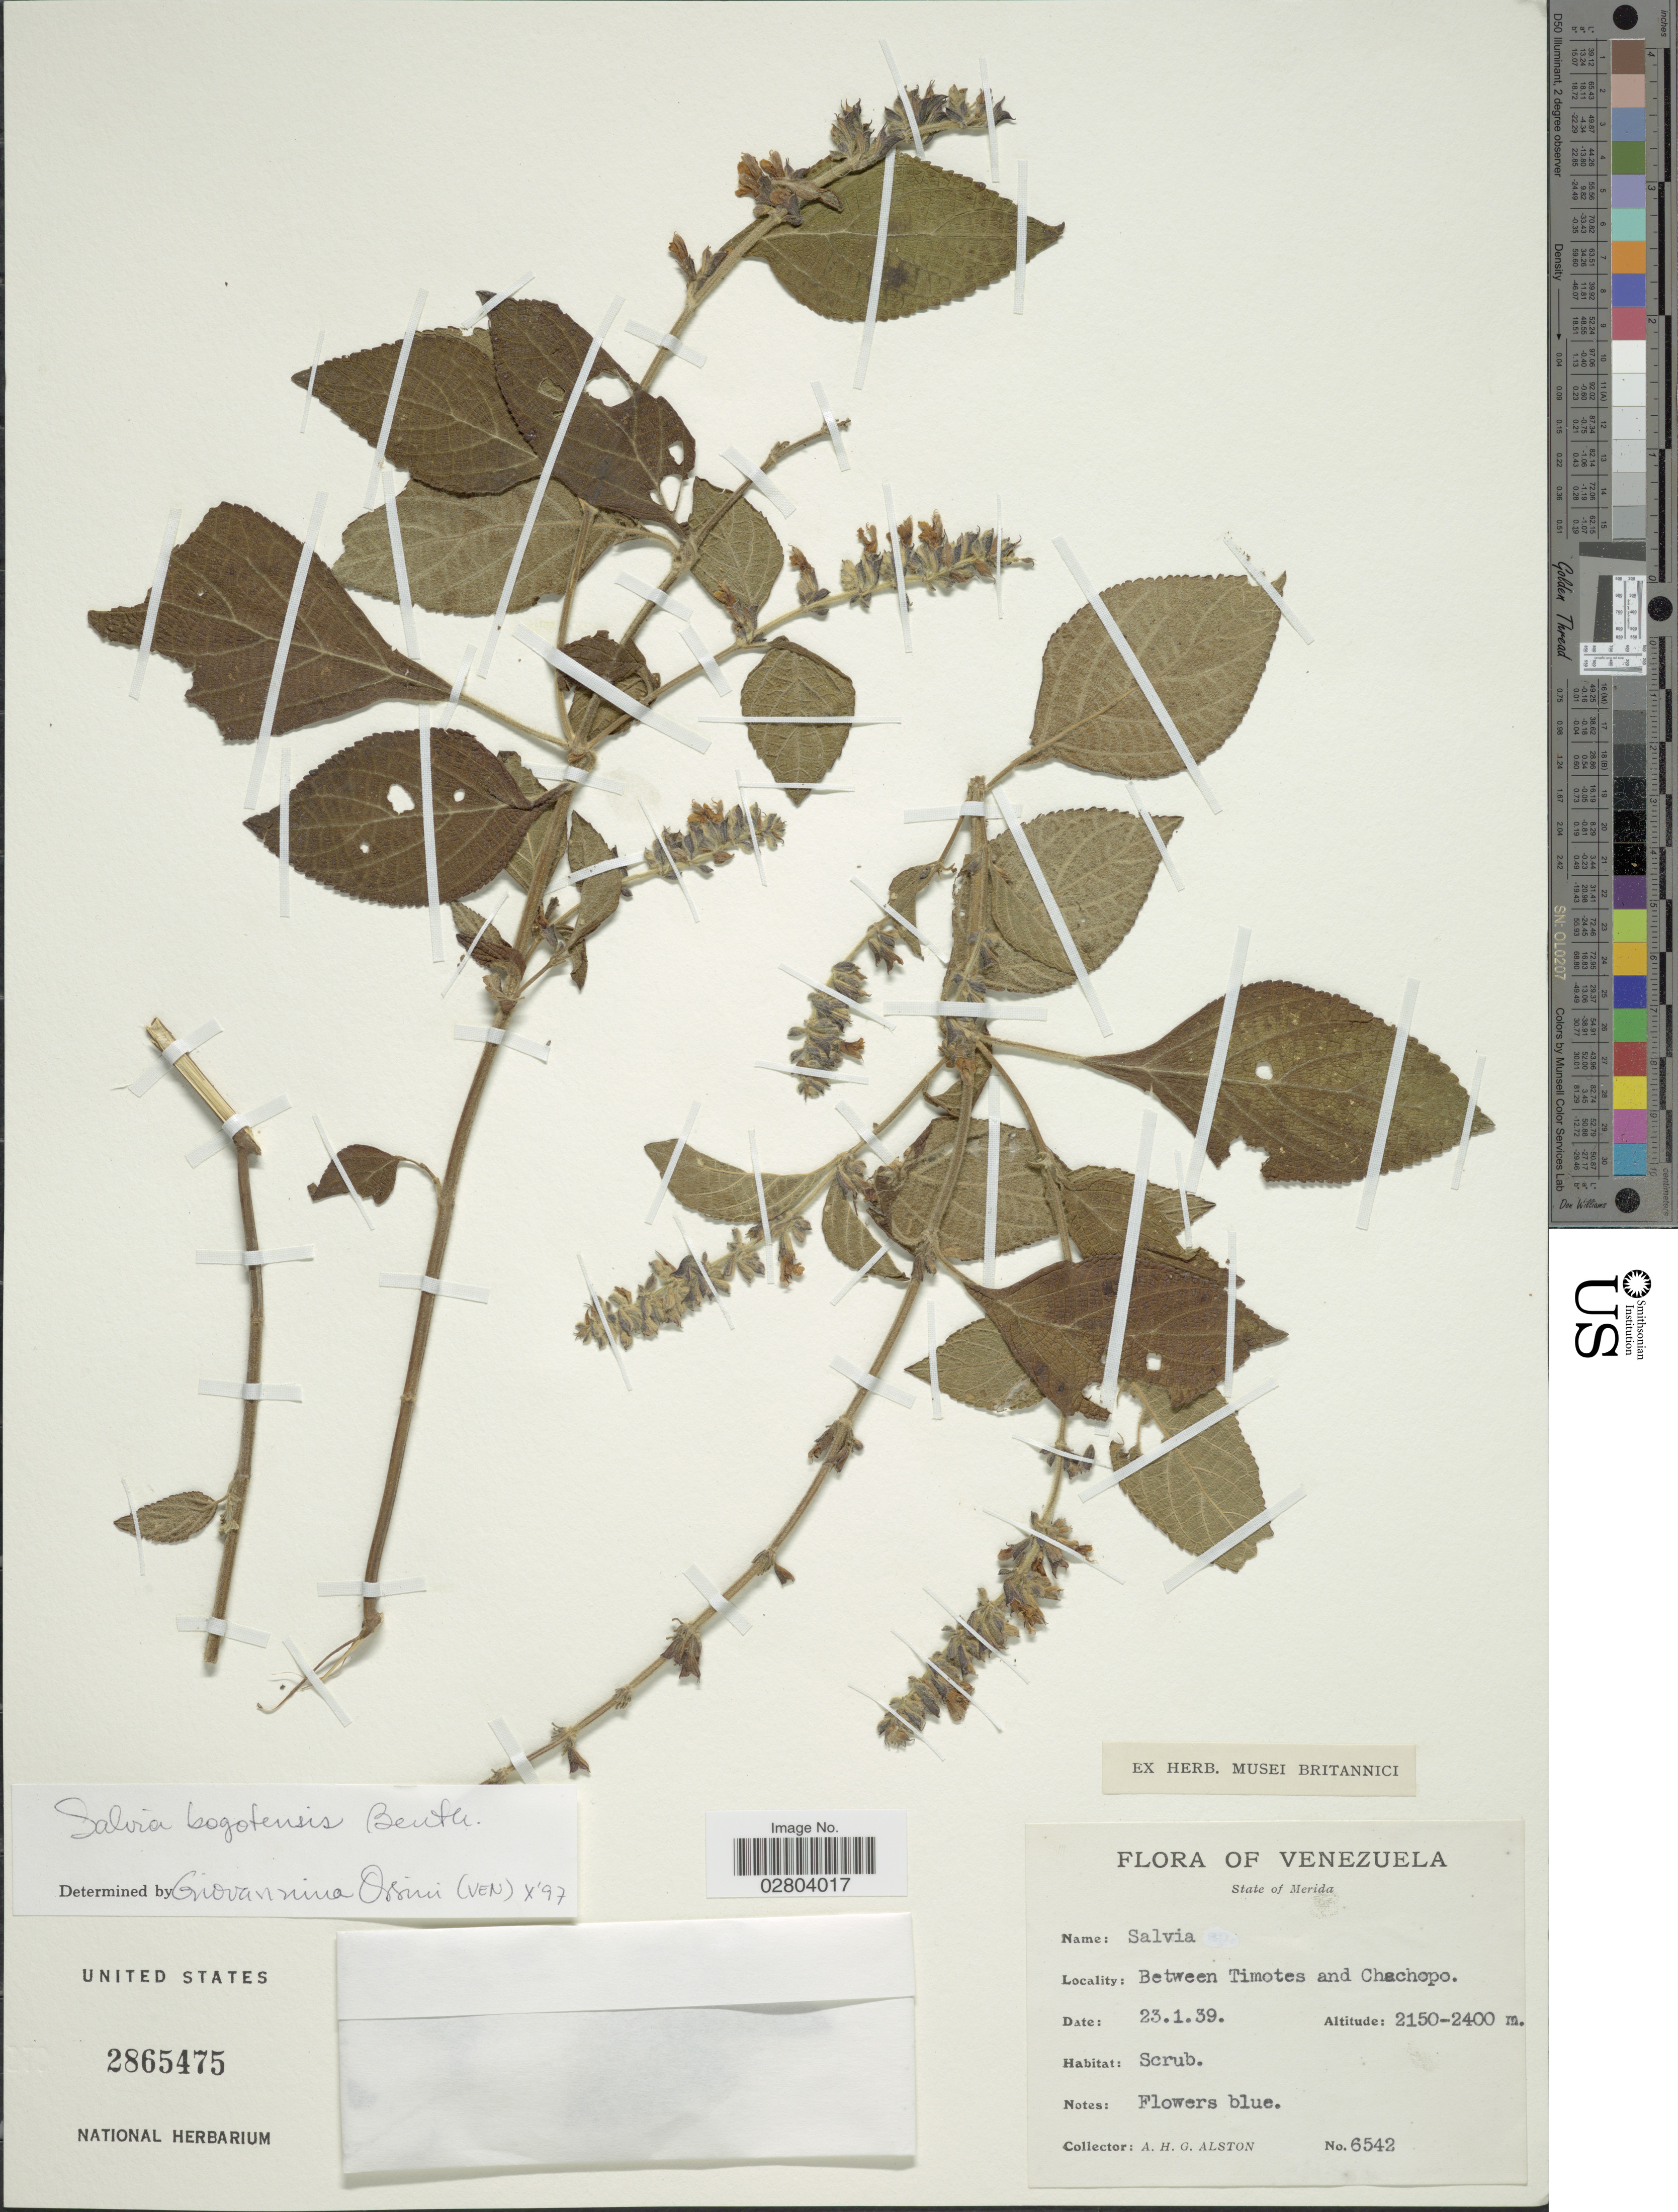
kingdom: Plantae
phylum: Tracheophyta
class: Magnoliopsida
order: Lamiales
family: Lamiaceae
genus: Salvia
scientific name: Salvia bogotensis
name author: Benth.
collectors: A. H. Alston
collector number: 6542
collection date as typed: Transcribed d/m/y: 23/1/39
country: Venezuela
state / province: Mérida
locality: Between Timotes and Chachopo.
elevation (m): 2150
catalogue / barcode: US 2865475